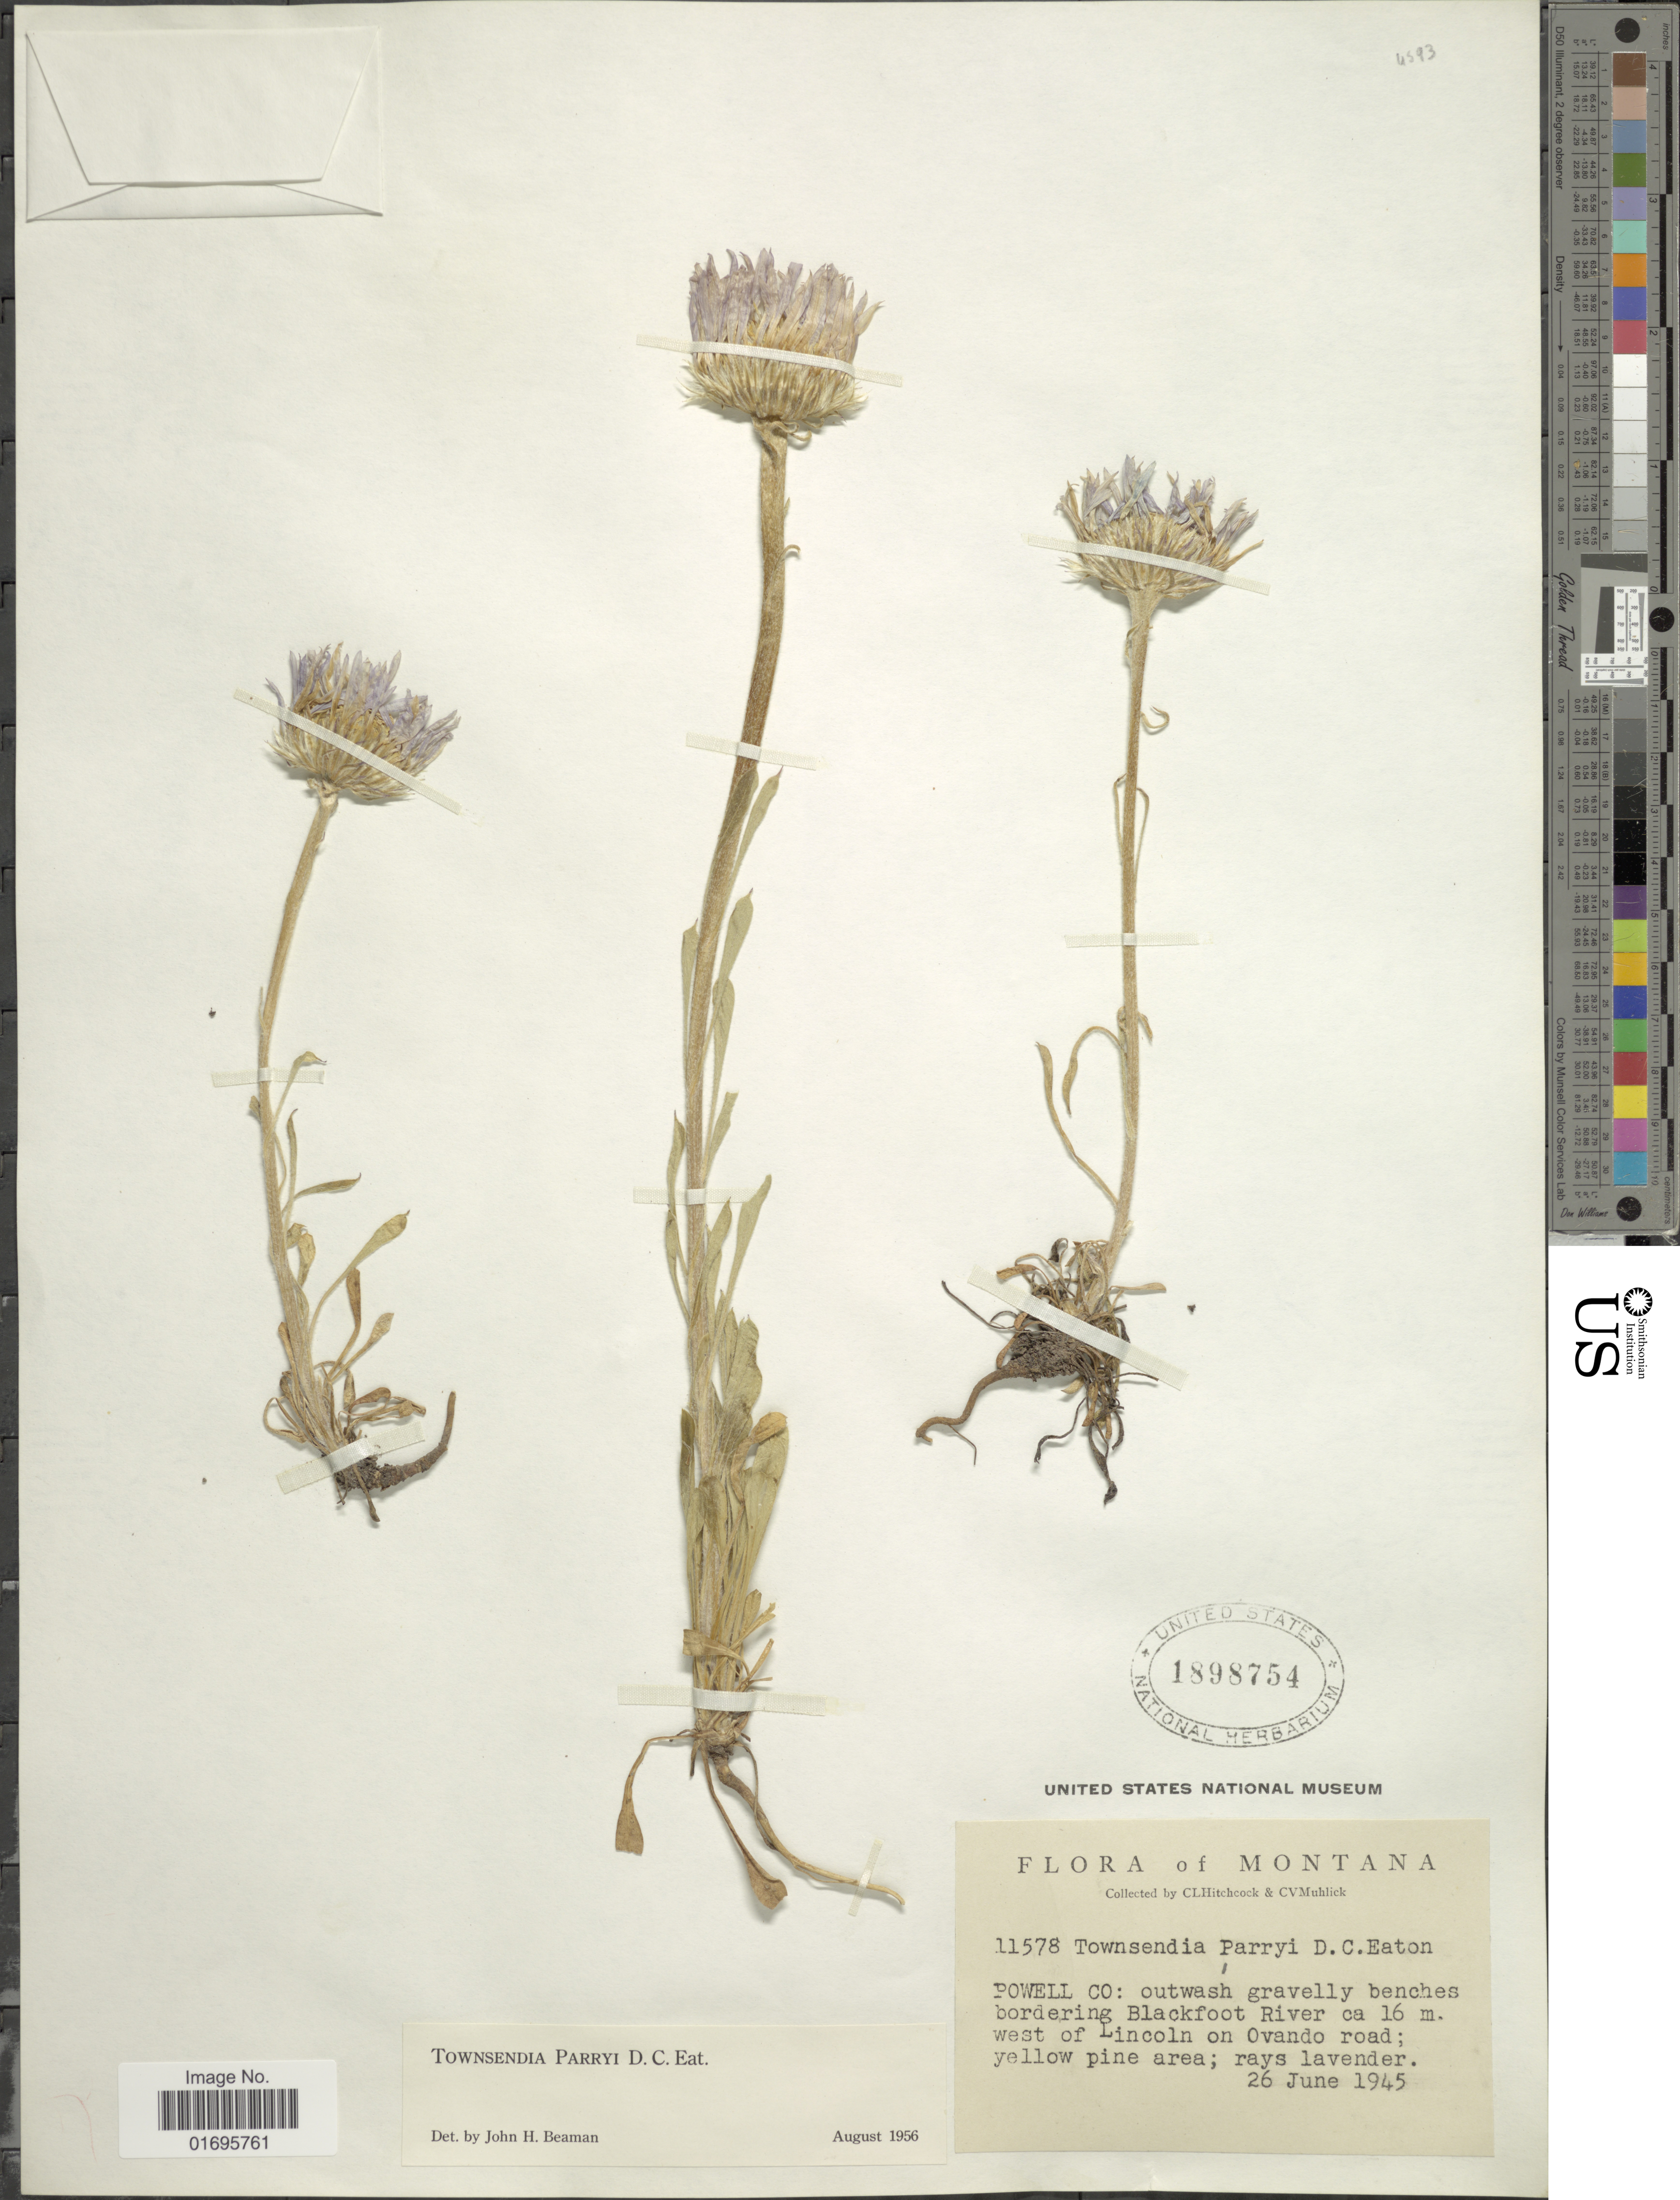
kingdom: Plantae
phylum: Tracheophyta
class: Magnoliopsida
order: Asterales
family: Asteraceae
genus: Townsendia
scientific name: Townsendia parryi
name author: D.C. Eaton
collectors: C. L. Hitchcock & C. V. Muhlick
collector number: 11578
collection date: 1945-06-26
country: United States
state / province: Montana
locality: Powell Co.: outwash gravelly benches bordering Blackfoot River ca 16 m. west of Lincoln on Ovando road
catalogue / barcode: US 1898754